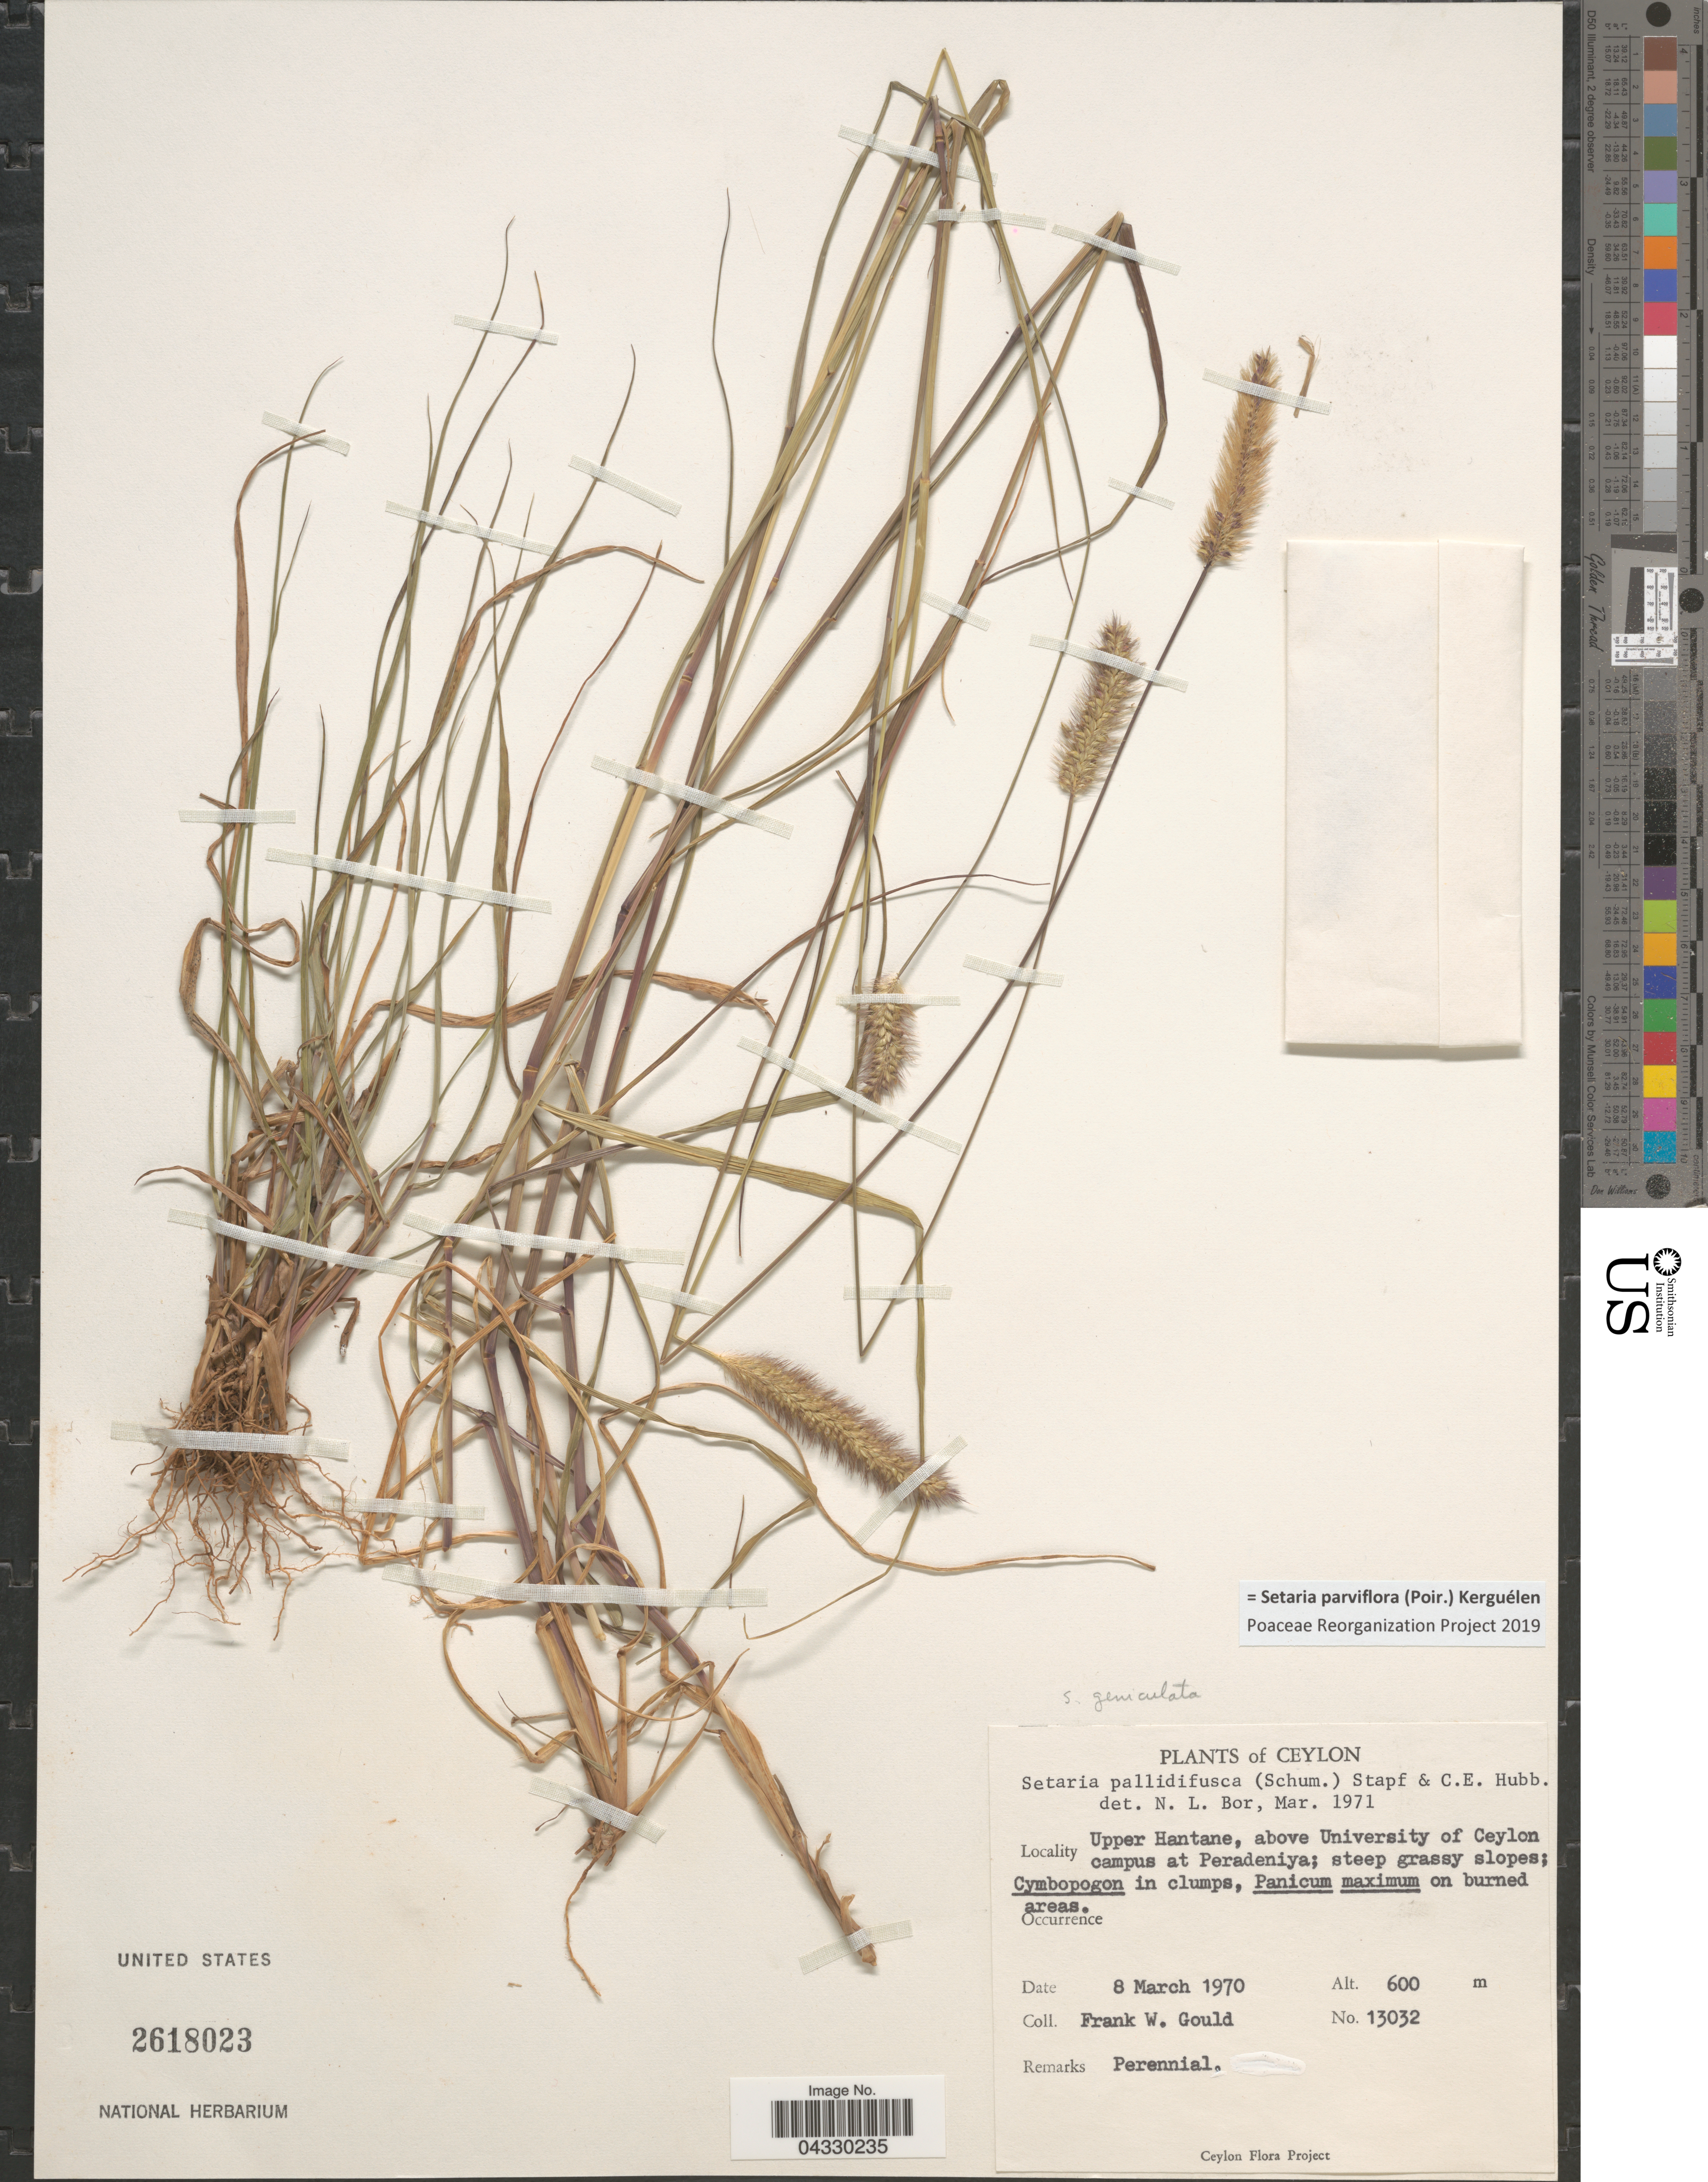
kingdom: Plantae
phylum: Tracheophyta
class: Liliopsida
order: Poales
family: Poaceae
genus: Setaria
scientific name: Setaria parviflora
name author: (Poir.) Kerguélen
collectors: F. W. Gould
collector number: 13032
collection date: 1970-03-08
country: Sri Lanka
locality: Ceylon. Upper Hantane, above University of Ceylon campus at Peradeniya; steep grassy slopes.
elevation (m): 600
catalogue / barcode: US 2618023